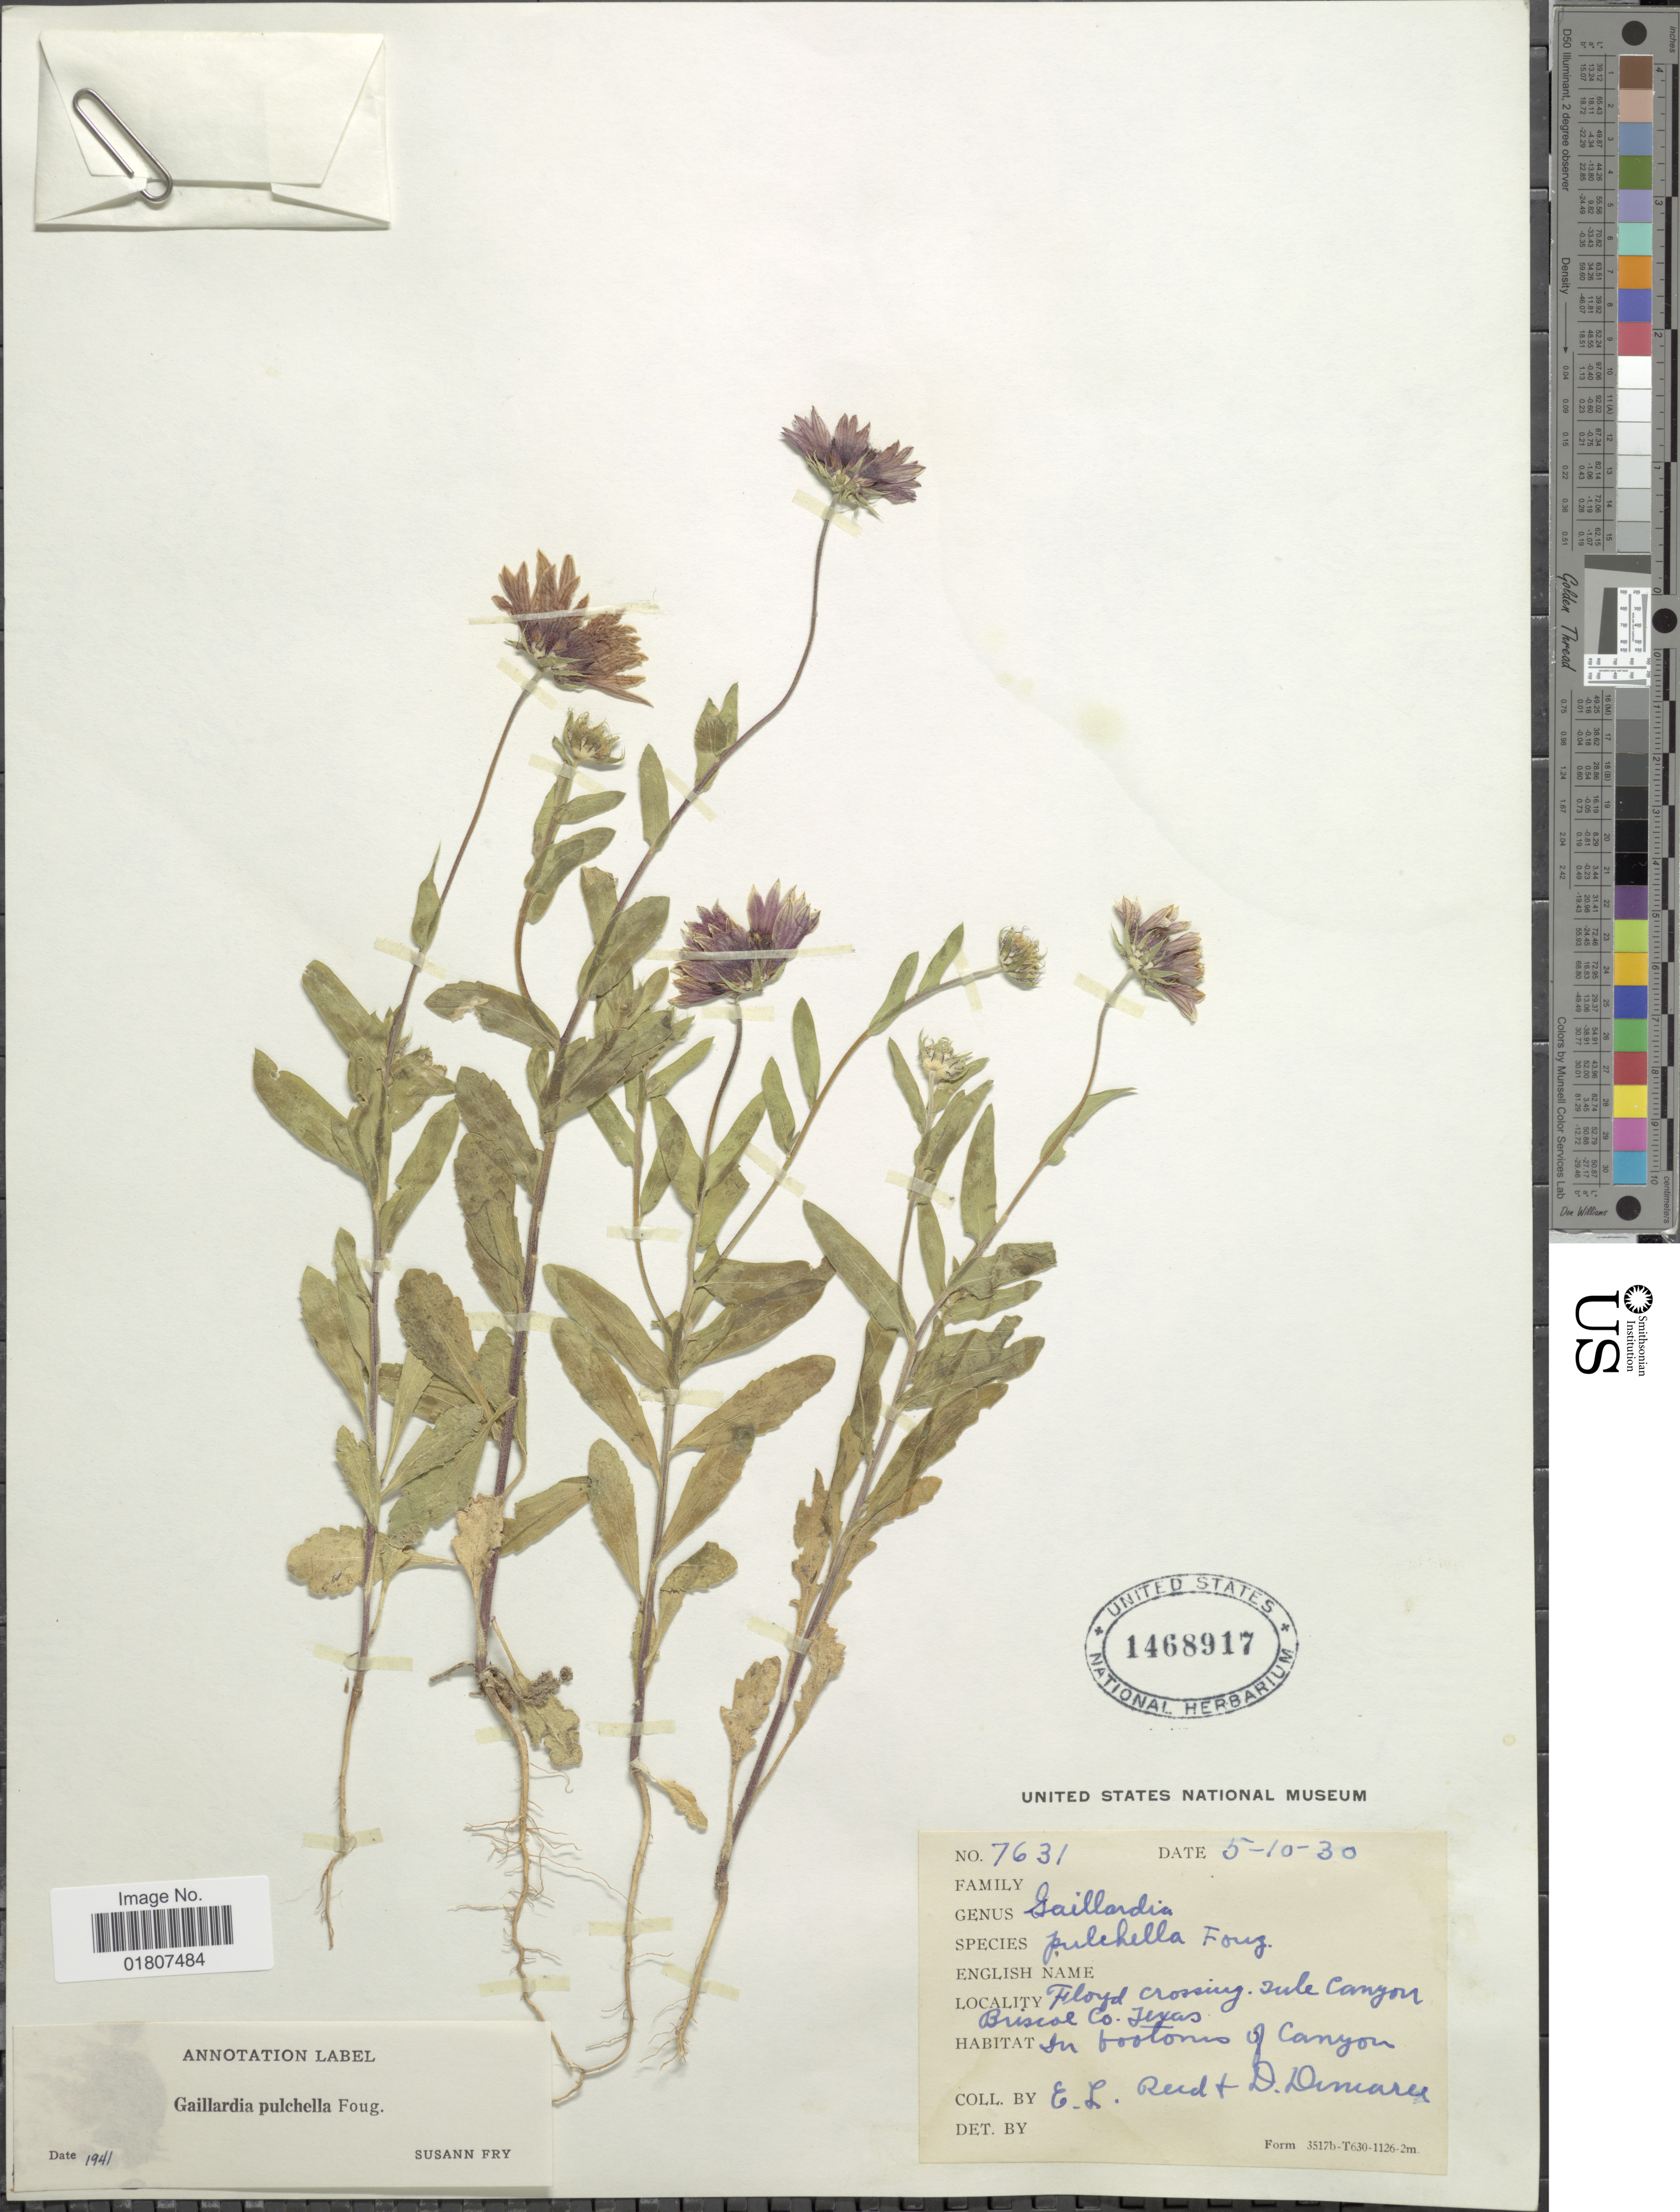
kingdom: Plantae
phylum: Tracheophyta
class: Magnoliopsida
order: Asterales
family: Asteraceae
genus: Gaillardia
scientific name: Gaillardia pulchella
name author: Foug.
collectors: E. Reed & D. Demaree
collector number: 7631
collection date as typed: Transcribed d/m/y: 10/5/30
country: United States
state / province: Texas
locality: Floyd crossing. Tule Canyon Briscol Co.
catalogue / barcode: US 1468917